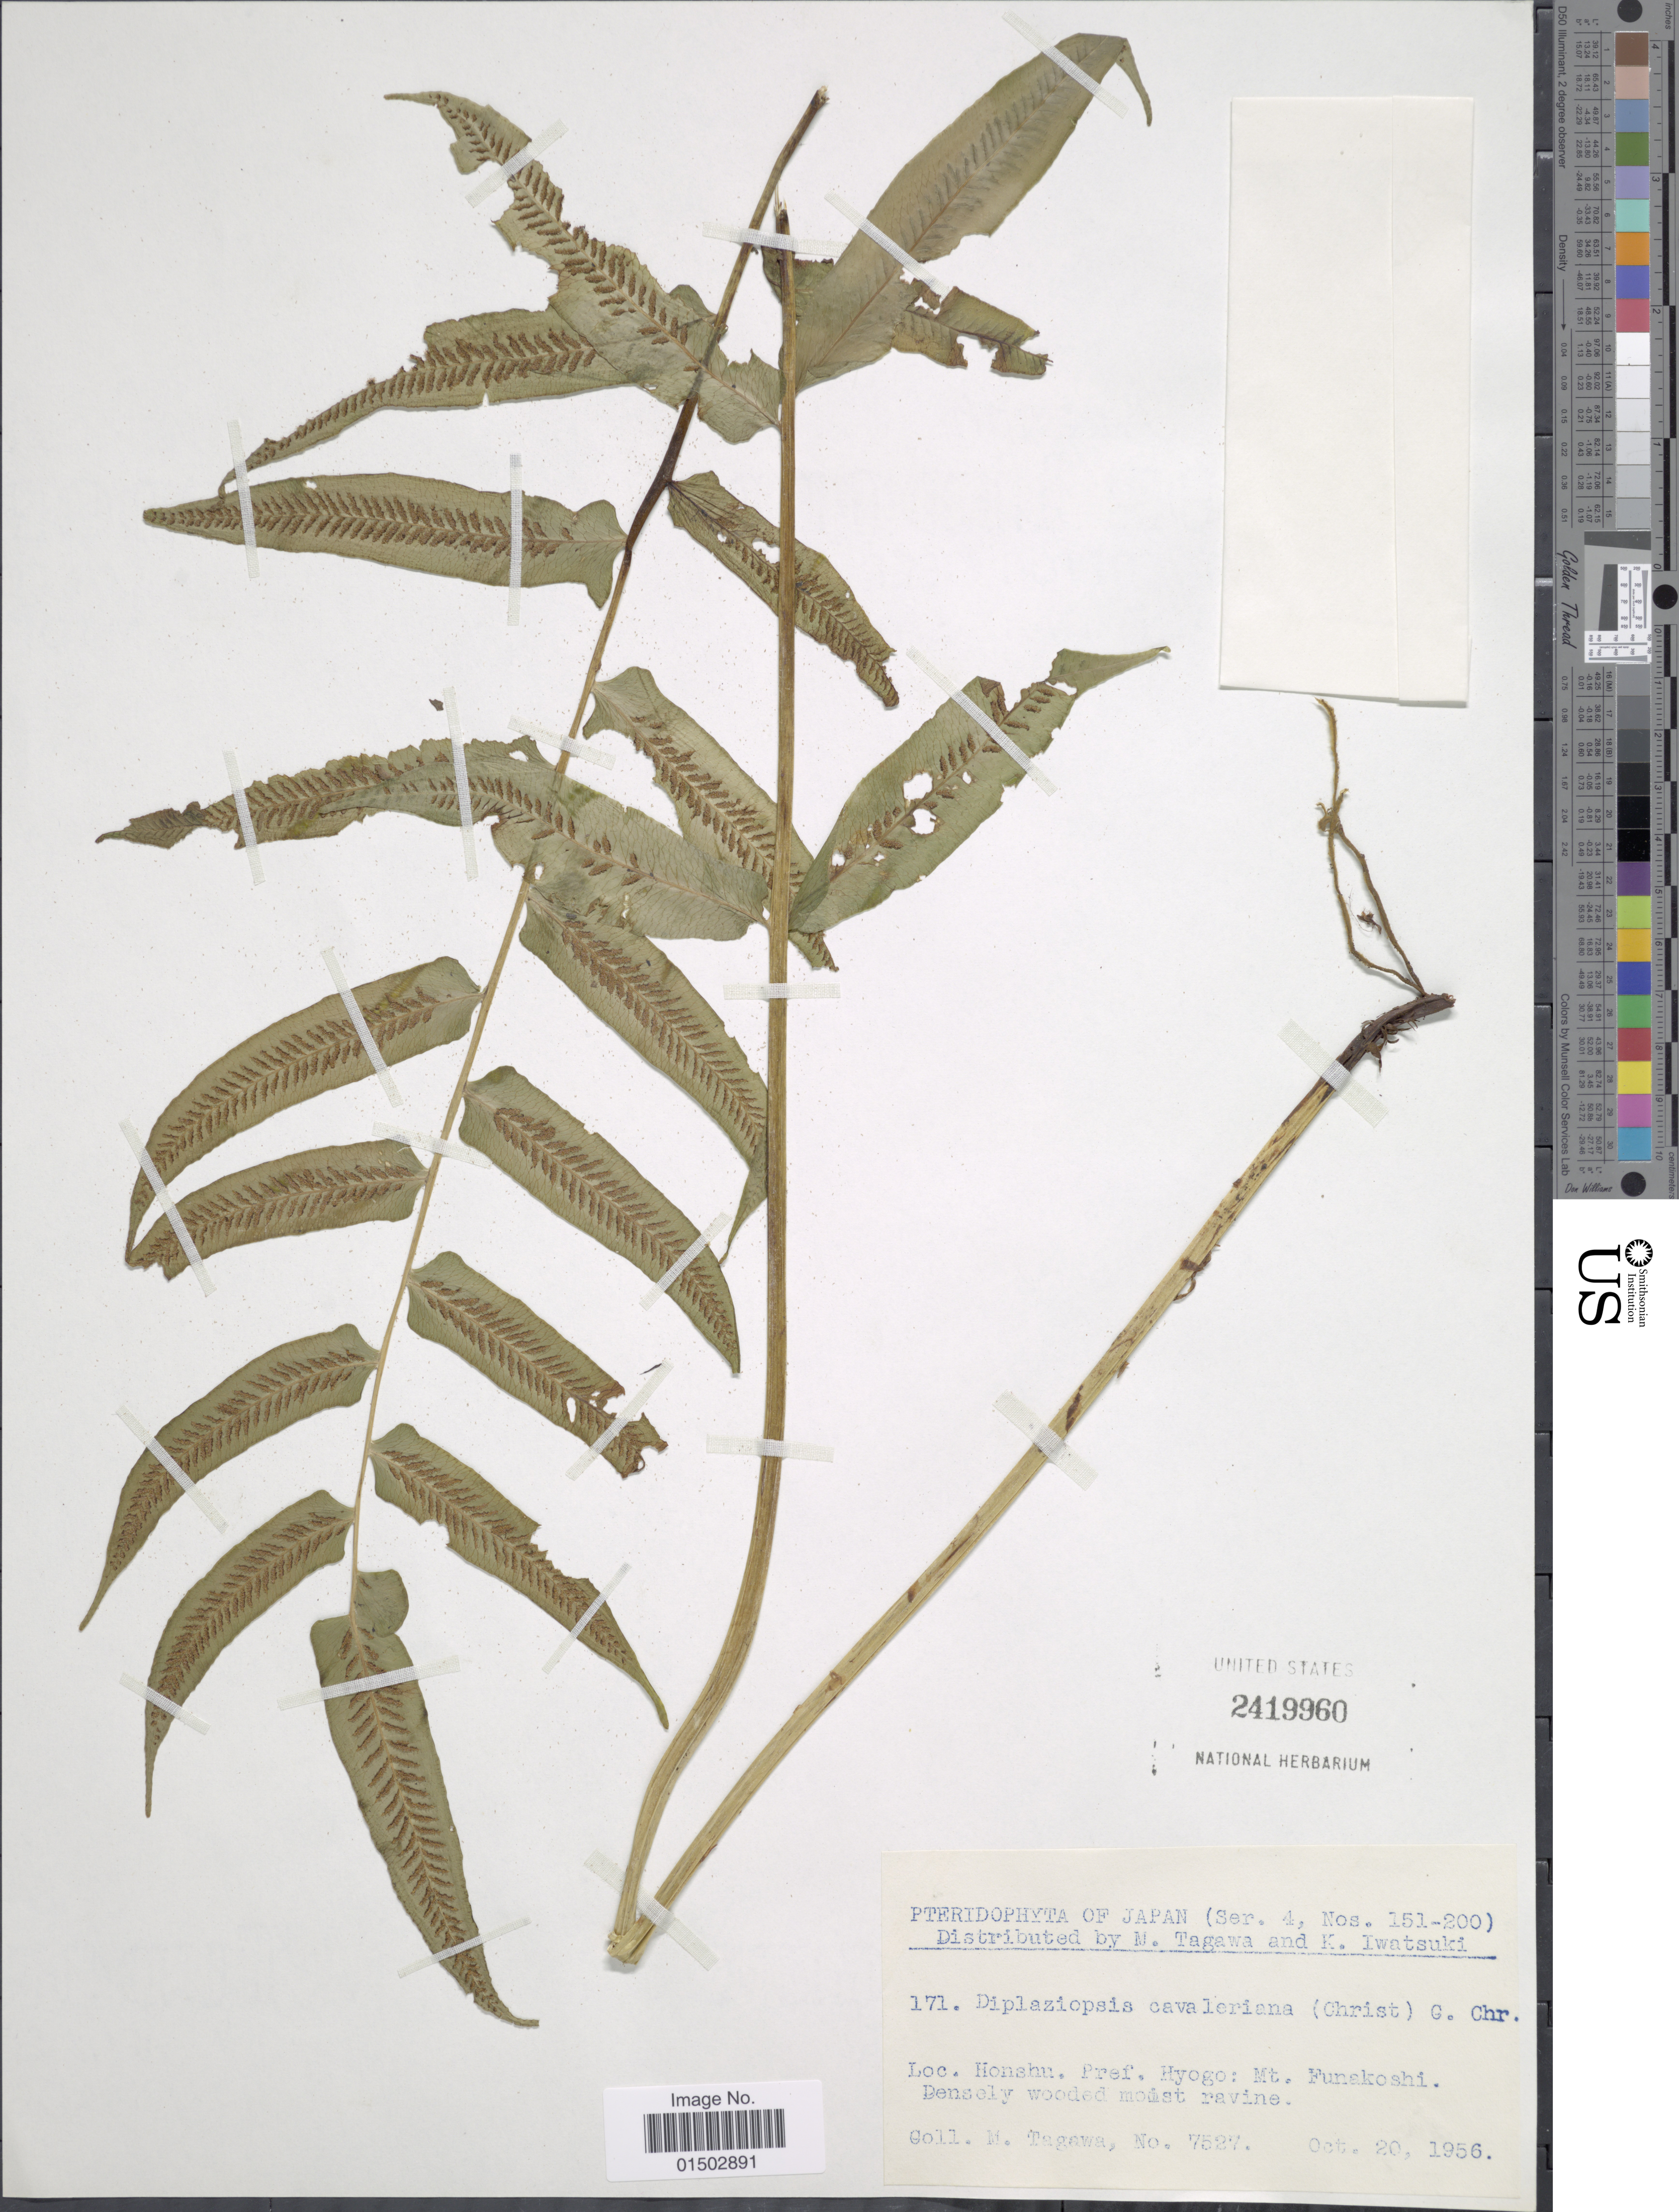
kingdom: Plantae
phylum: Tracheophyta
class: Polypodiopsida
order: Polypodiales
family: Diplaziopsidaceae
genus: Diplaziopsis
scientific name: Diplaziopsis cavaleriana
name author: (Christ) C. Chr.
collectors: M. Tagawa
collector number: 7527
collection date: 1956-10-20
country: Japan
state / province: Hyogo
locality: Honshu, Mt. Funakoshi, Densely wooded moist ravine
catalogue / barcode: US 2419960